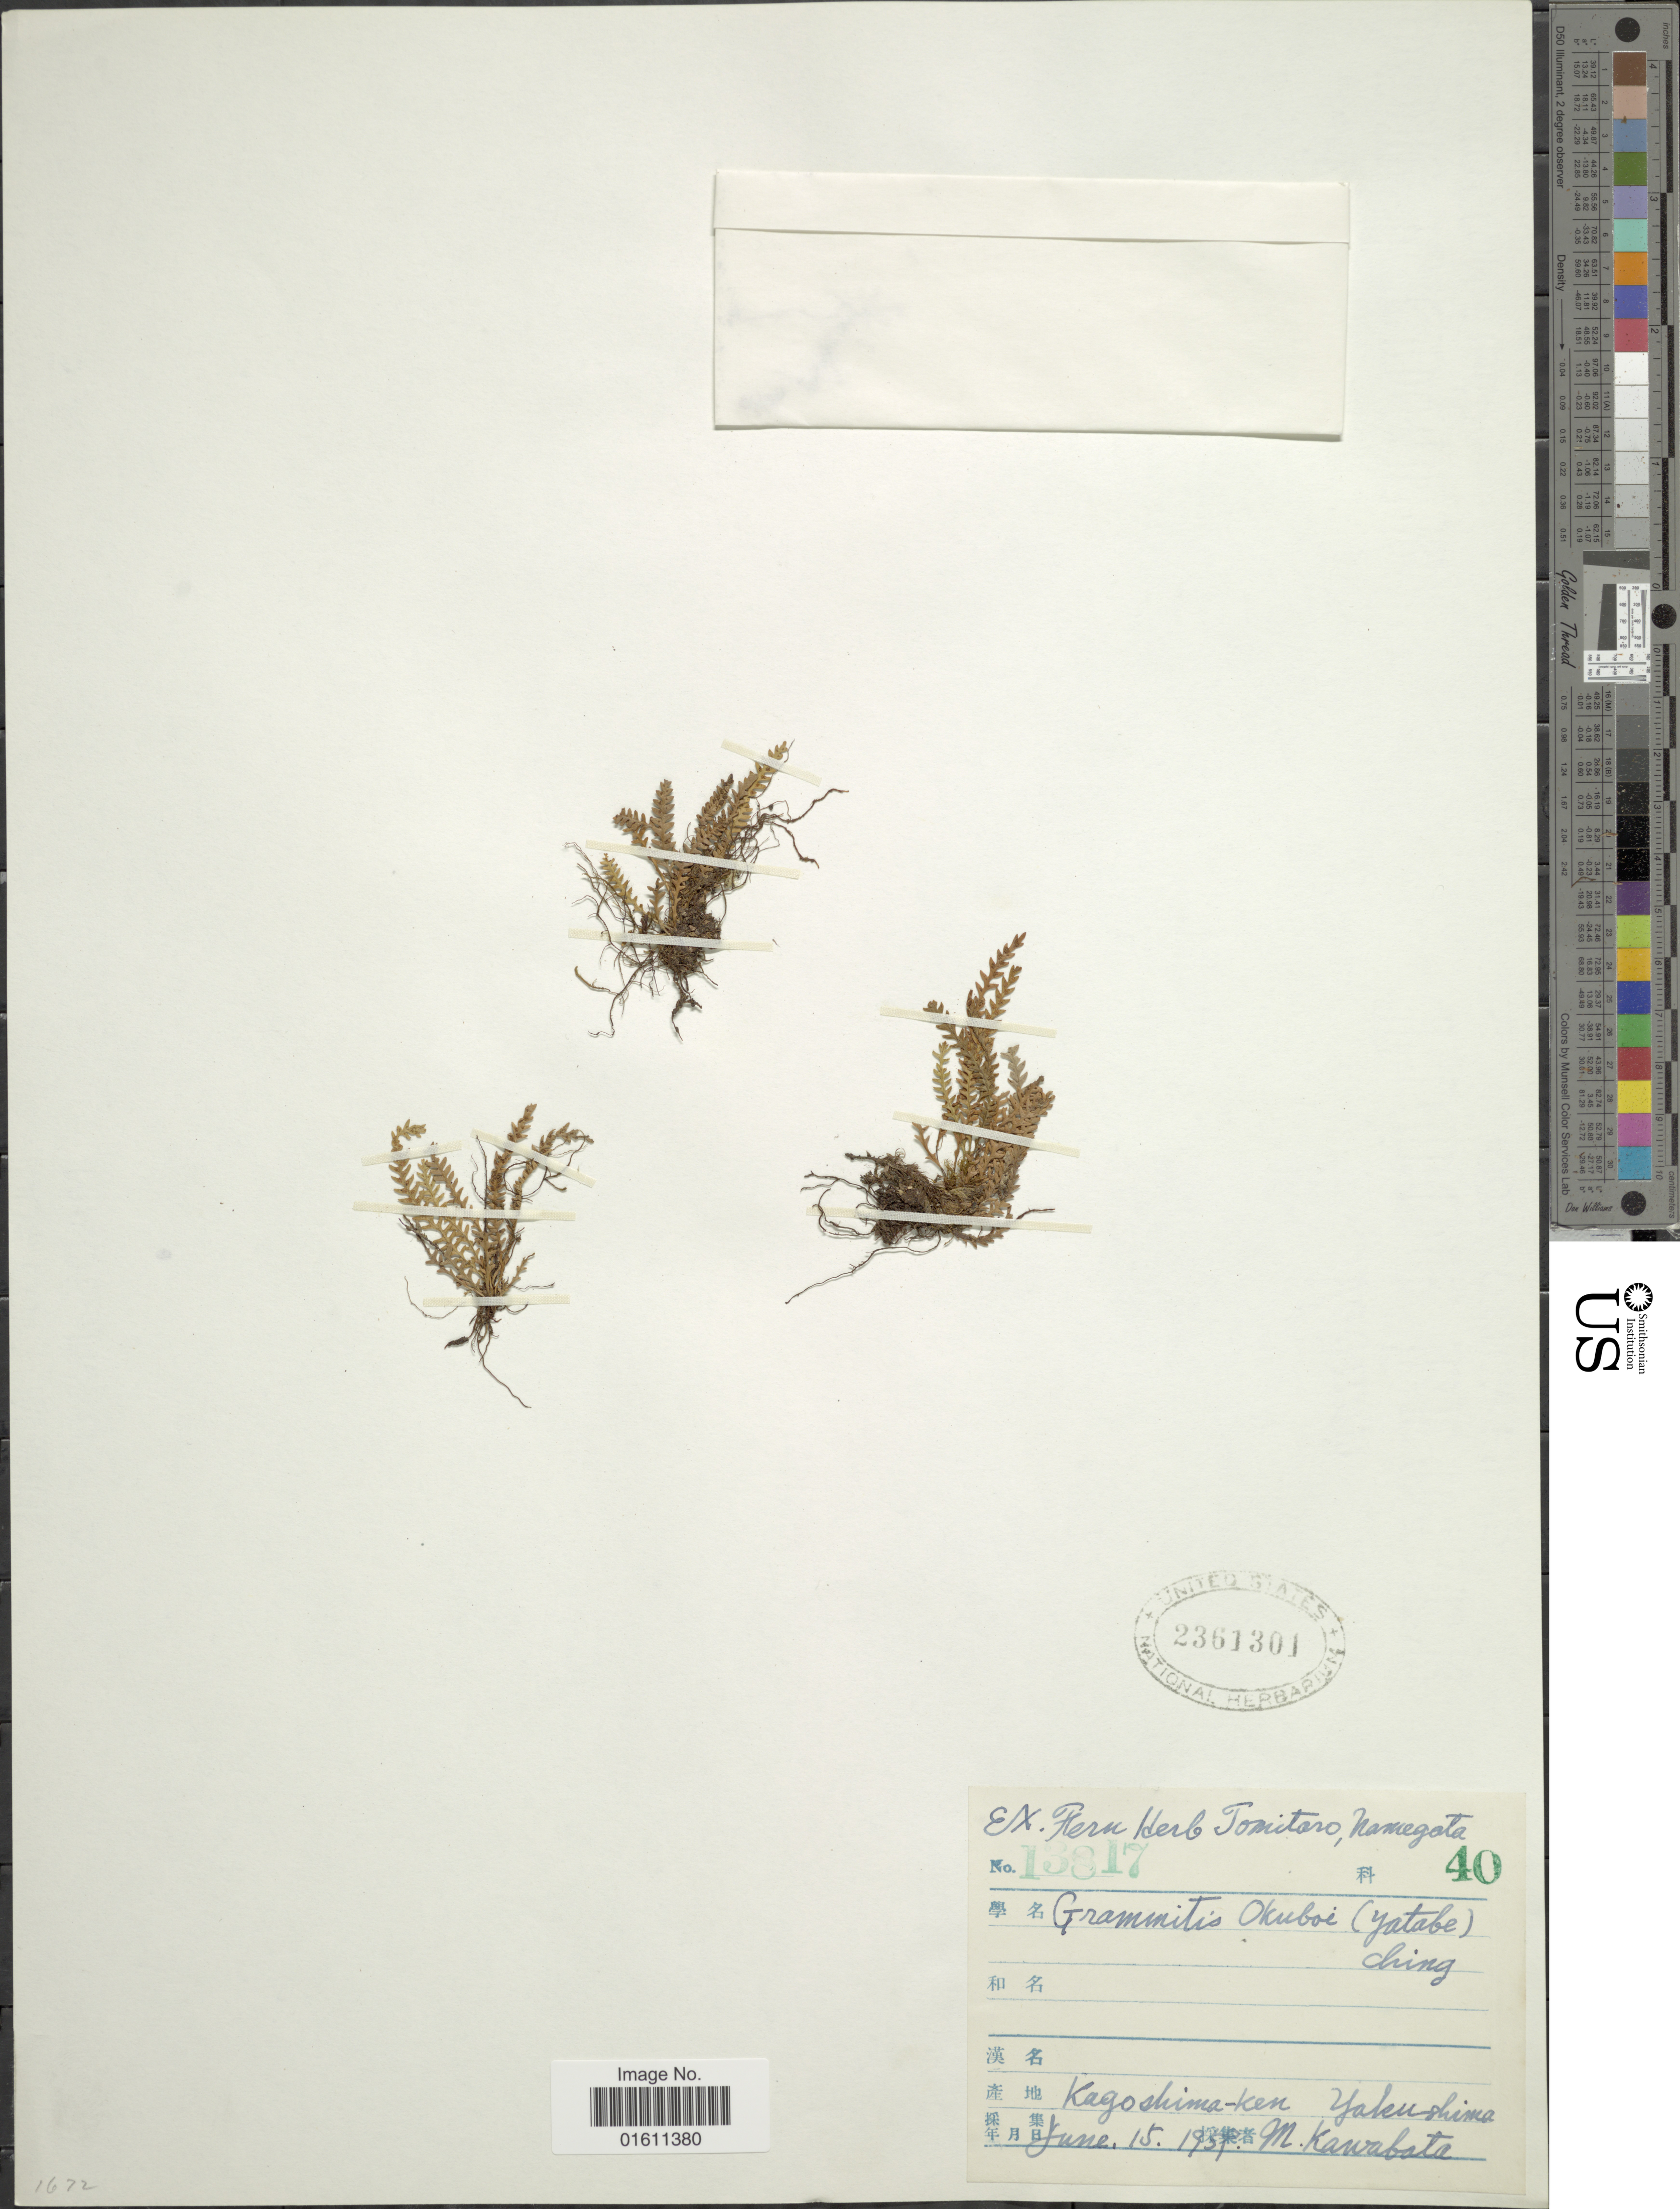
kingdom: Plantae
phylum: Tracheophyta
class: Polypodiopsida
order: Polypodiales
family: Polypodiaceae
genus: Micropolypodium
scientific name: Micropolypodium okuboi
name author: (Yatabe) Hayata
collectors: M. Kawabata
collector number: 40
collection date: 1937-06-15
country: Japan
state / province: Kagosima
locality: Kagoshima-ken, Yaku-shima.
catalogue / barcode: US 2361301